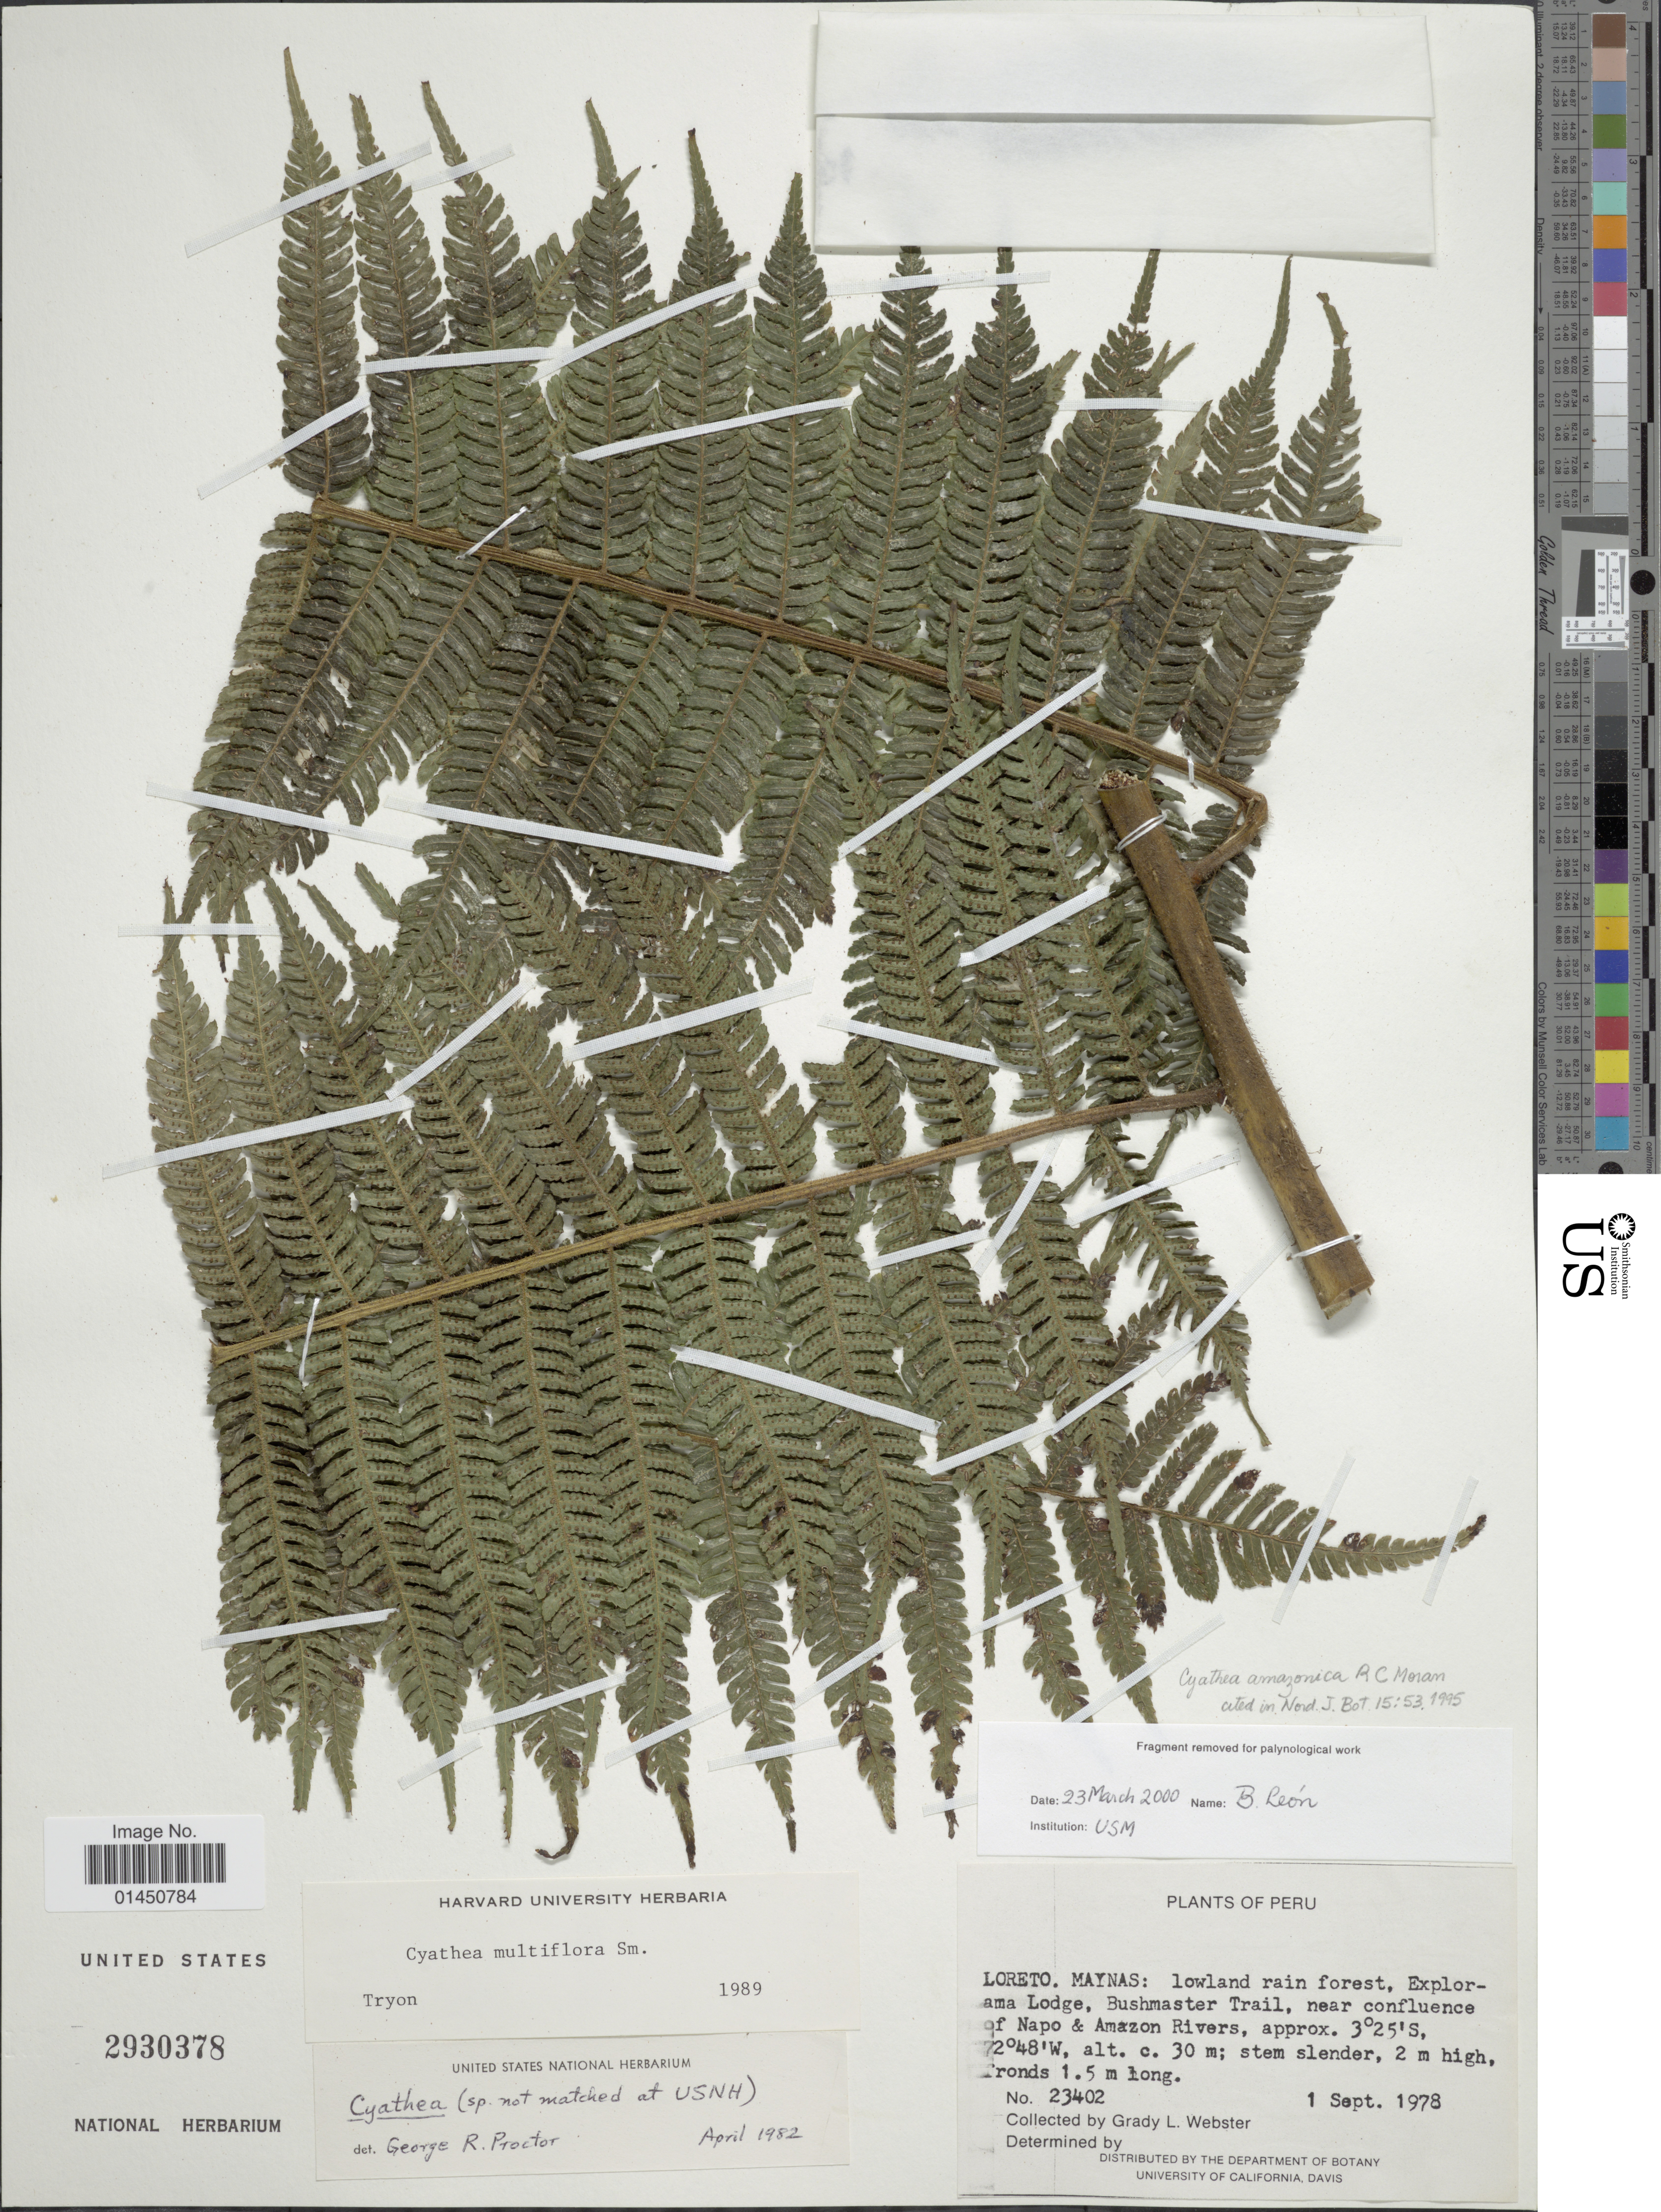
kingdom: Plantae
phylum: Tracheophyta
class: Polypodiopsida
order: Cyatheales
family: Cyatheaceae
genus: Cyathea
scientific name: Cyathea amazonica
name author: R.C. Moran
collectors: G. L. Webster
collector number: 23402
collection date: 1978-09-01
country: Peru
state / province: Loreto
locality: Maynas, Explorama Lodge, Bushmaster Trail, near confluence of Napo & Amazon Rivers.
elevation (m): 30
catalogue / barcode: US 2930378